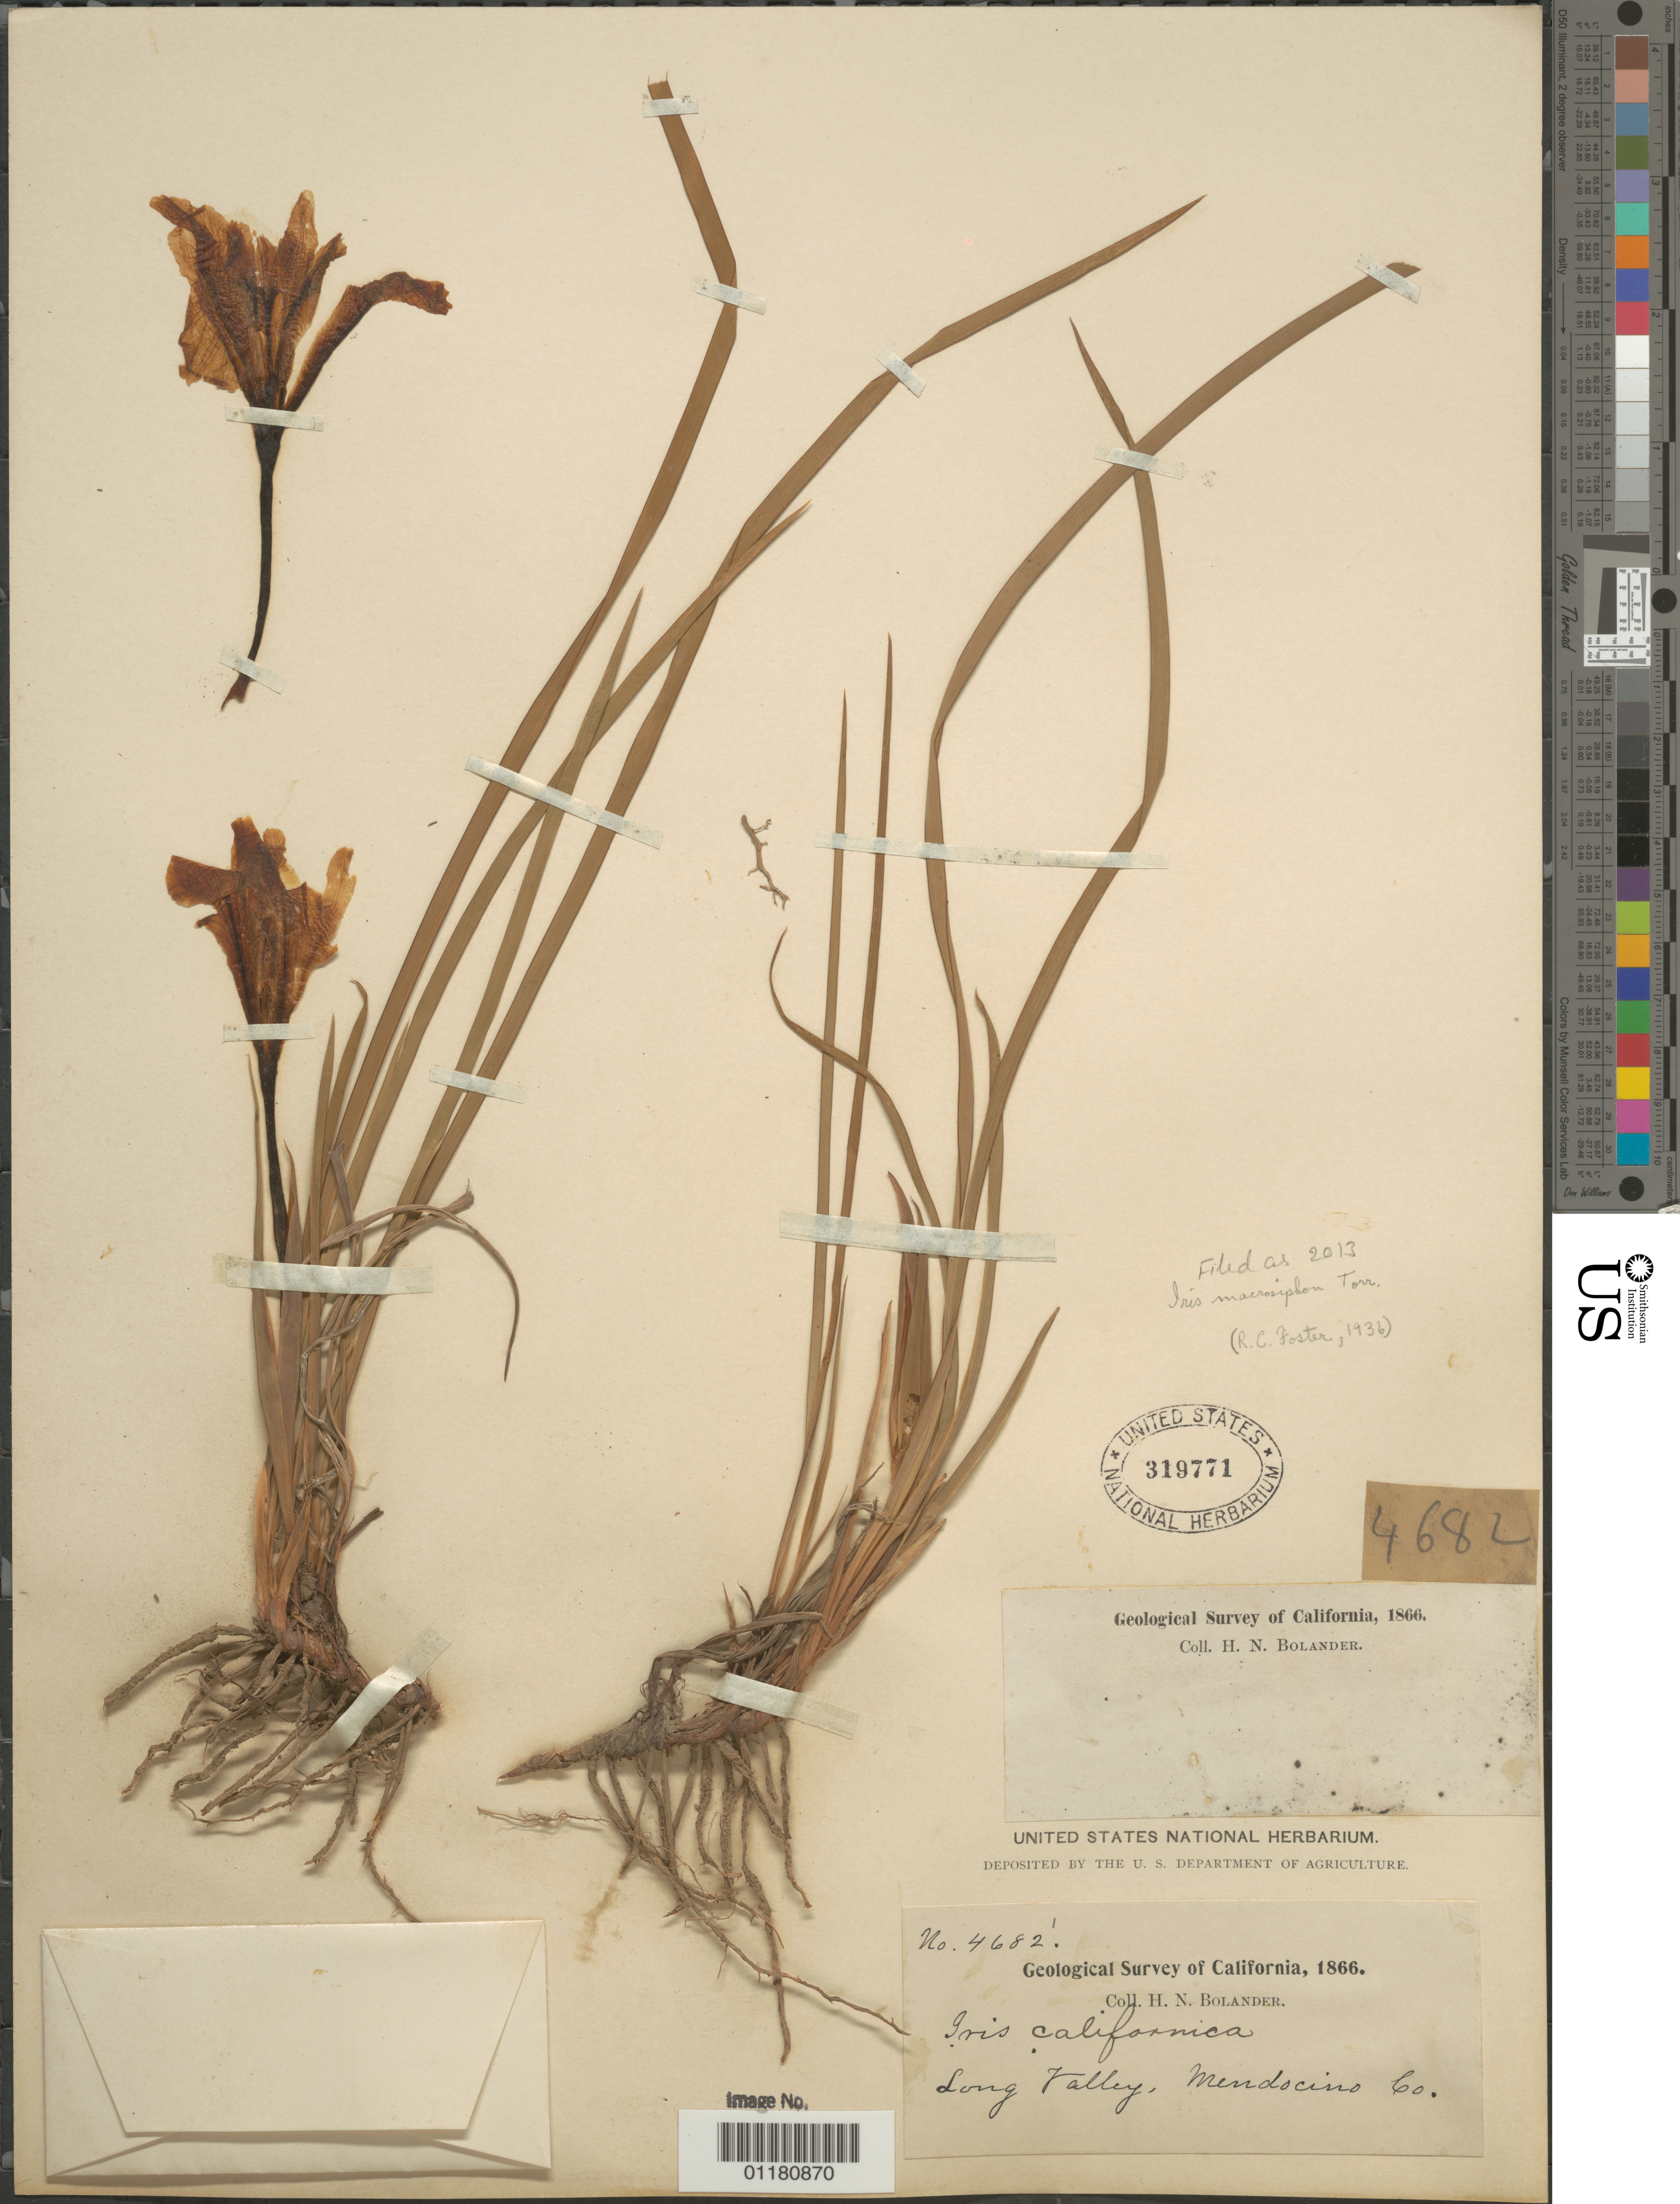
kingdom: Plantae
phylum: Tracheophyta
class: Liliopsida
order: Asparagales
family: Iridaceae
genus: Iris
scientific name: Iris macrosiphon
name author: Torr.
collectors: H. Bolander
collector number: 4682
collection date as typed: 1866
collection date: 1866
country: United States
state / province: California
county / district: Mendocino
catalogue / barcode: US 319771